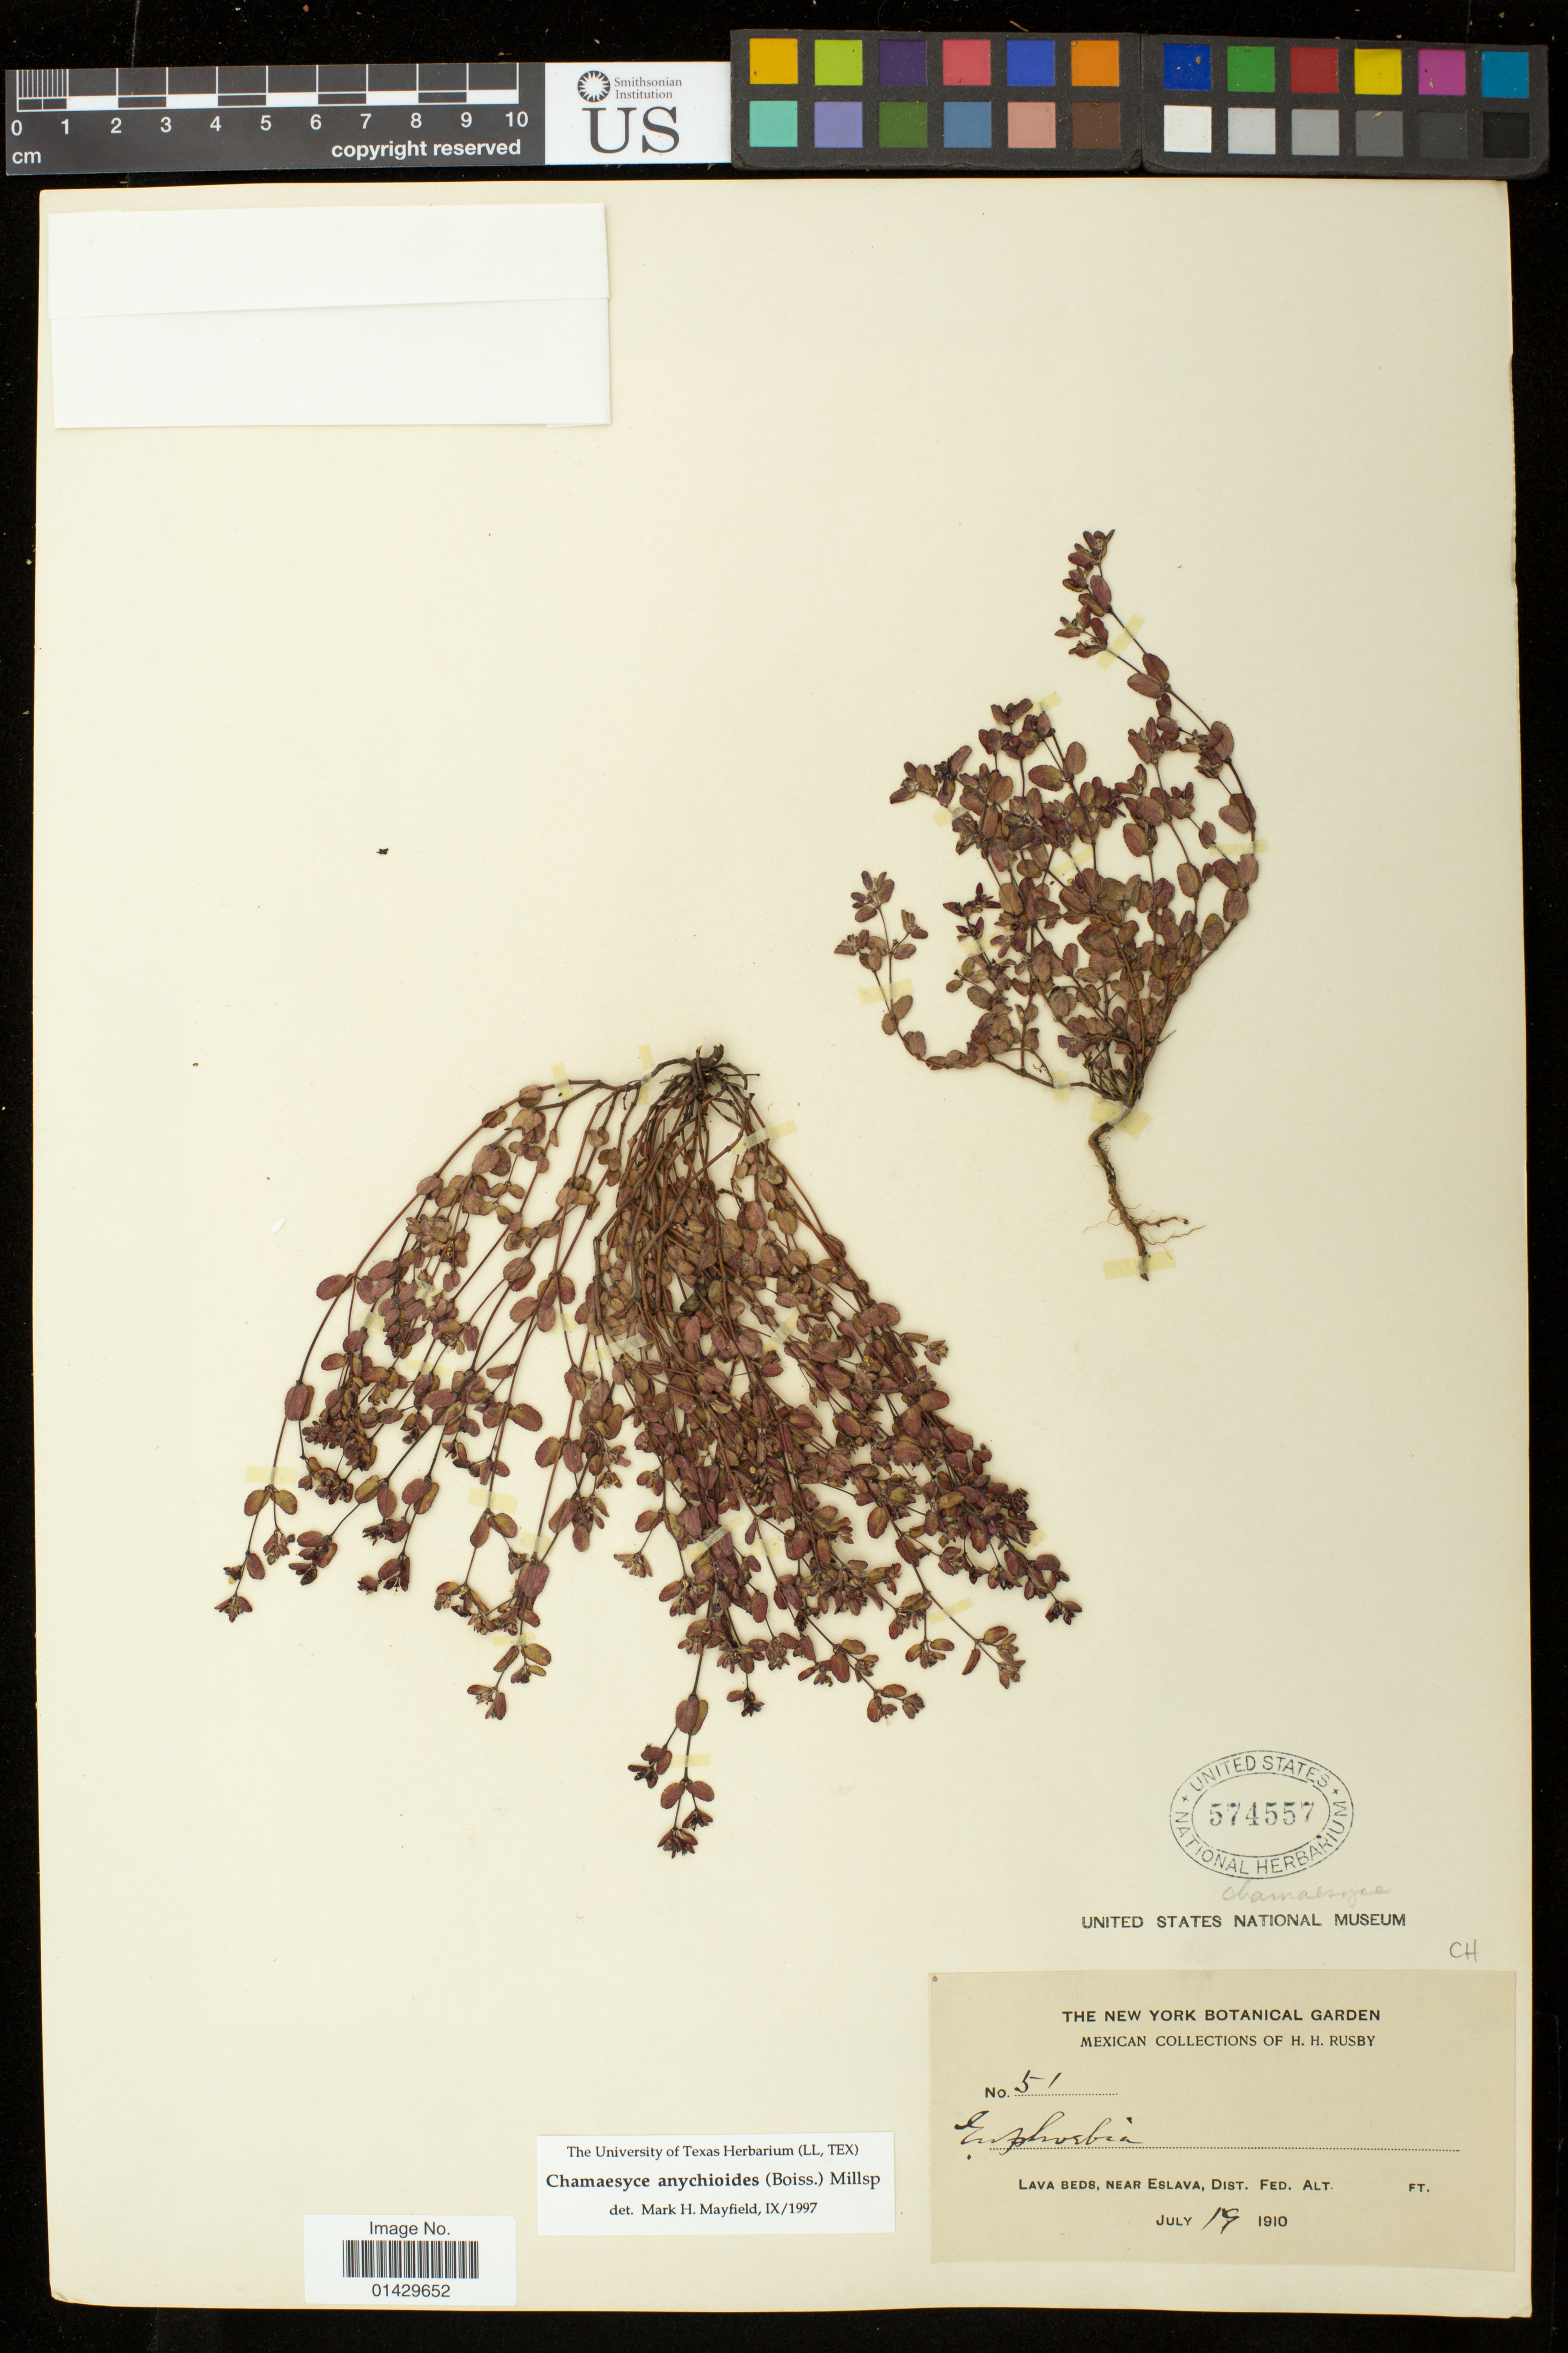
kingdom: Plantae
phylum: Tracheophyta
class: Magnoliopsida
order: Malpighiales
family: Euphorbiaceae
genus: Euphorbia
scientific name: Euphorbia anychioides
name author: Boiss.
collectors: H. H. Rusby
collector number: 51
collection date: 1910-07-19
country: Mexico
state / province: Distrito Federal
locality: Lava beds, near Eslava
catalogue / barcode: US 574557